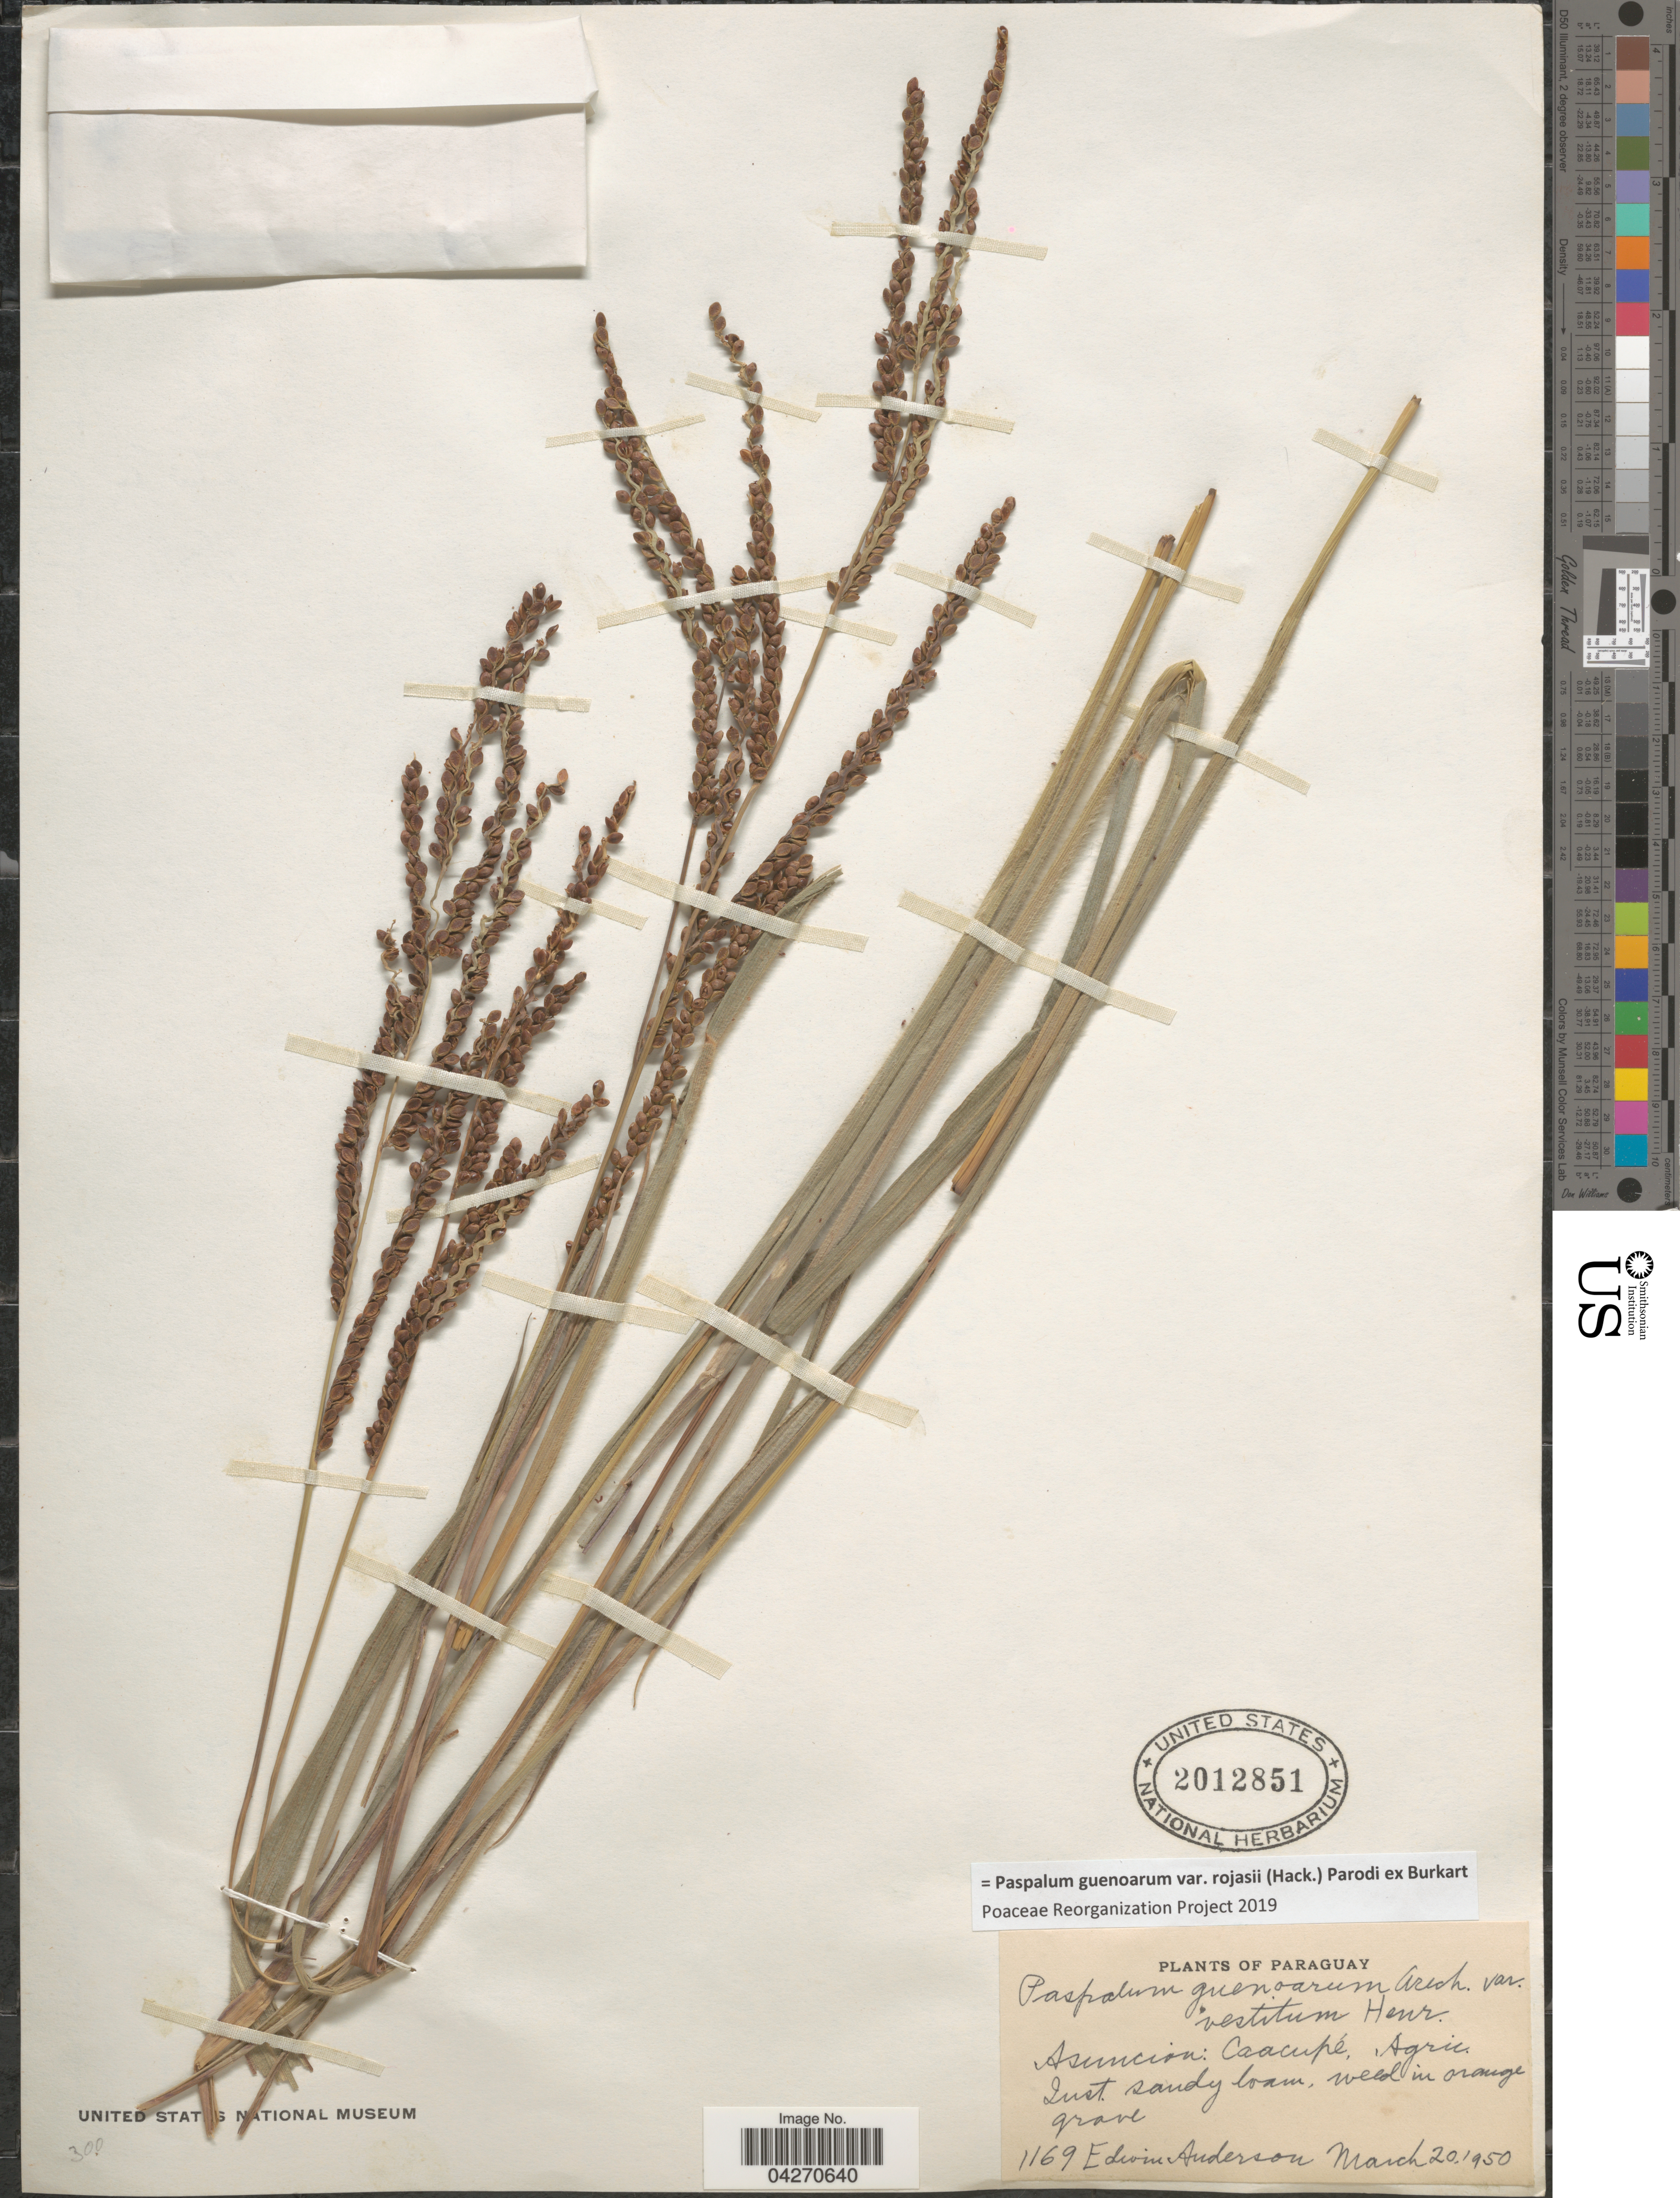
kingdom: Plantae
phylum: Tracheophyta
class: Liliopsida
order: Poales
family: Poaceae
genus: Paspalum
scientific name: Paspalum guenoarum var. rojasii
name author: (Hack.) Parodi ex Burkart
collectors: E. Anderson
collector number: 1169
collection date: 1950-03-20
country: Paraguay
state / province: Asuncion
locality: Caacupé, Agric. Inst.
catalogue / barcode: US 2012851